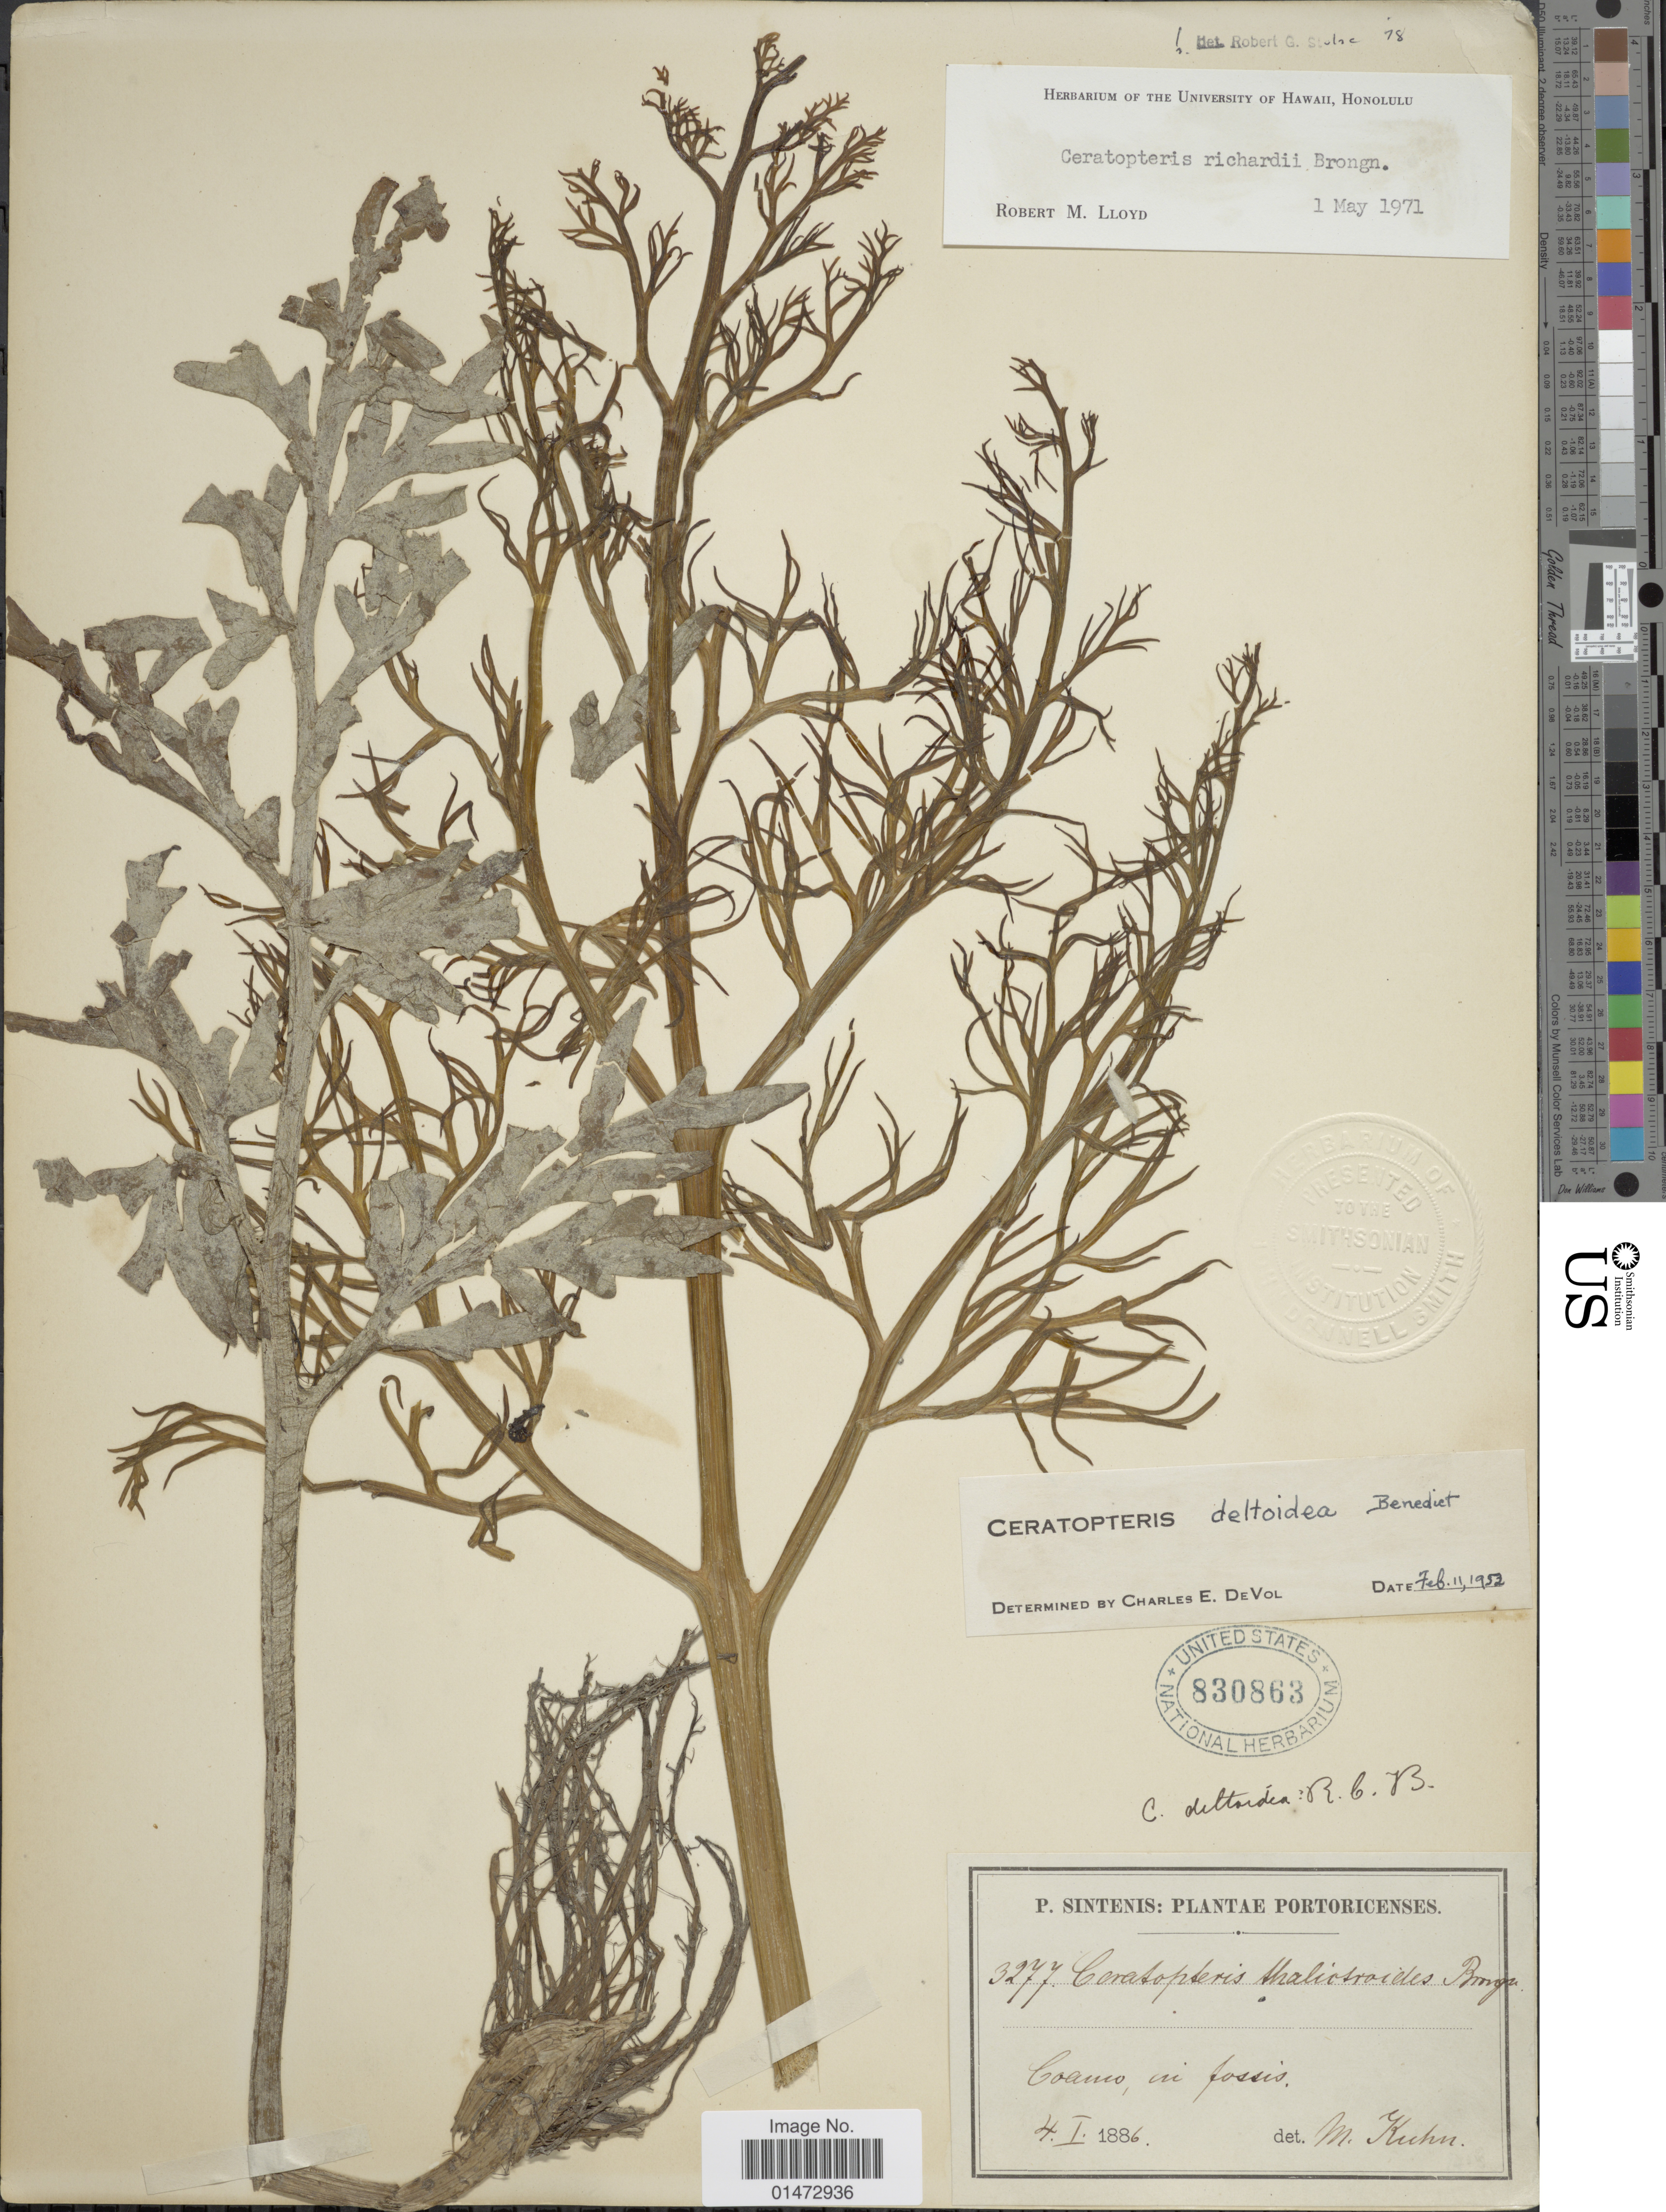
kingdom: Plantae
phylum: Tracheophyta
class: Polypodiopsida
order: Polypodiales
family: Pteridaceae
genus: Ceratopteris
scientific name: Ceratopteris richardii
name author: Brongn.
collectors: P. Sintenis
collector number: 3277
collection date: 1886-01-04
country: Puerto Rico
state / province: Coamo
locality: In fossis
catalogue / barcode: US 830863